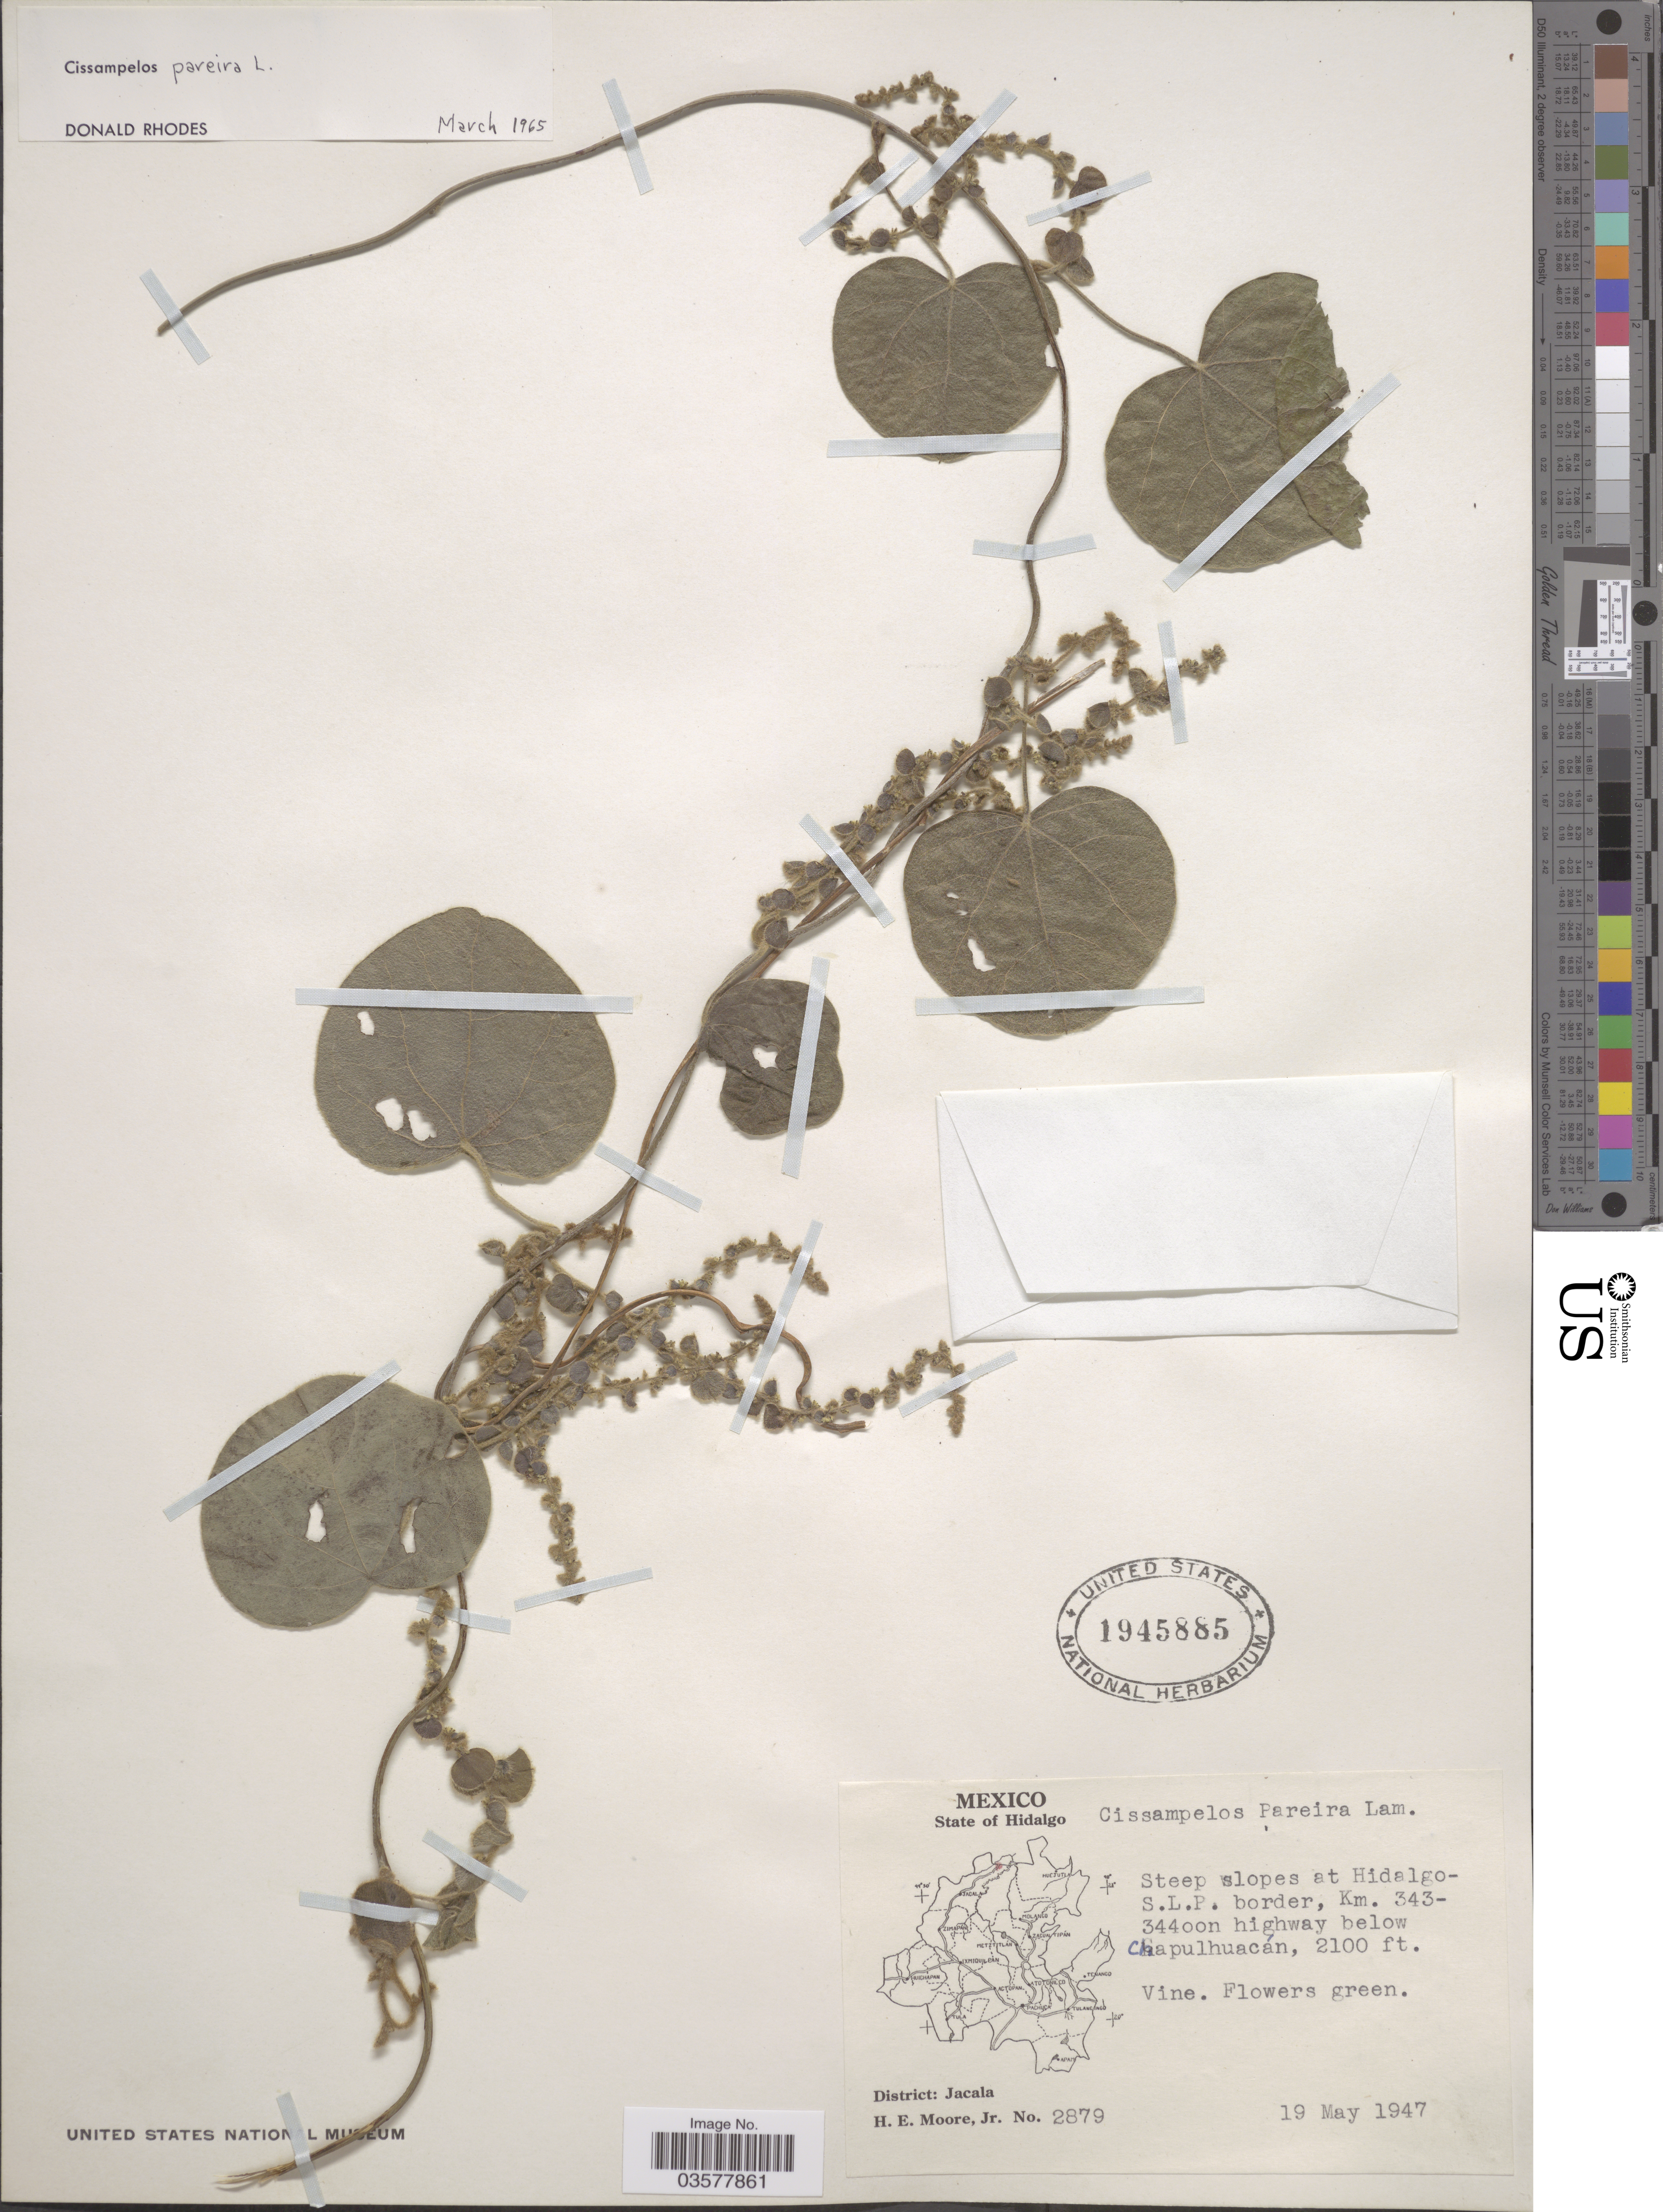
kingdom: Plantae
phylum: Tracheophyta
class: Magnoliopsida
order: Ranunculales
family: Menispermaceae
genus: Cissampelos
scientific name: Cissampelos pareira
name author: L.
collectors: H. Moore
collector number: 2879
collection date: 1947-05-19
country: Mexico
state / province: Hidalgo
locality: Steep slopes at Hidalgo S.L.P. border, Km. 343-344oon highway below Chapulhuacán. District: Jacala.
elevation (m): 640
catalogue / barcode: US 1945885